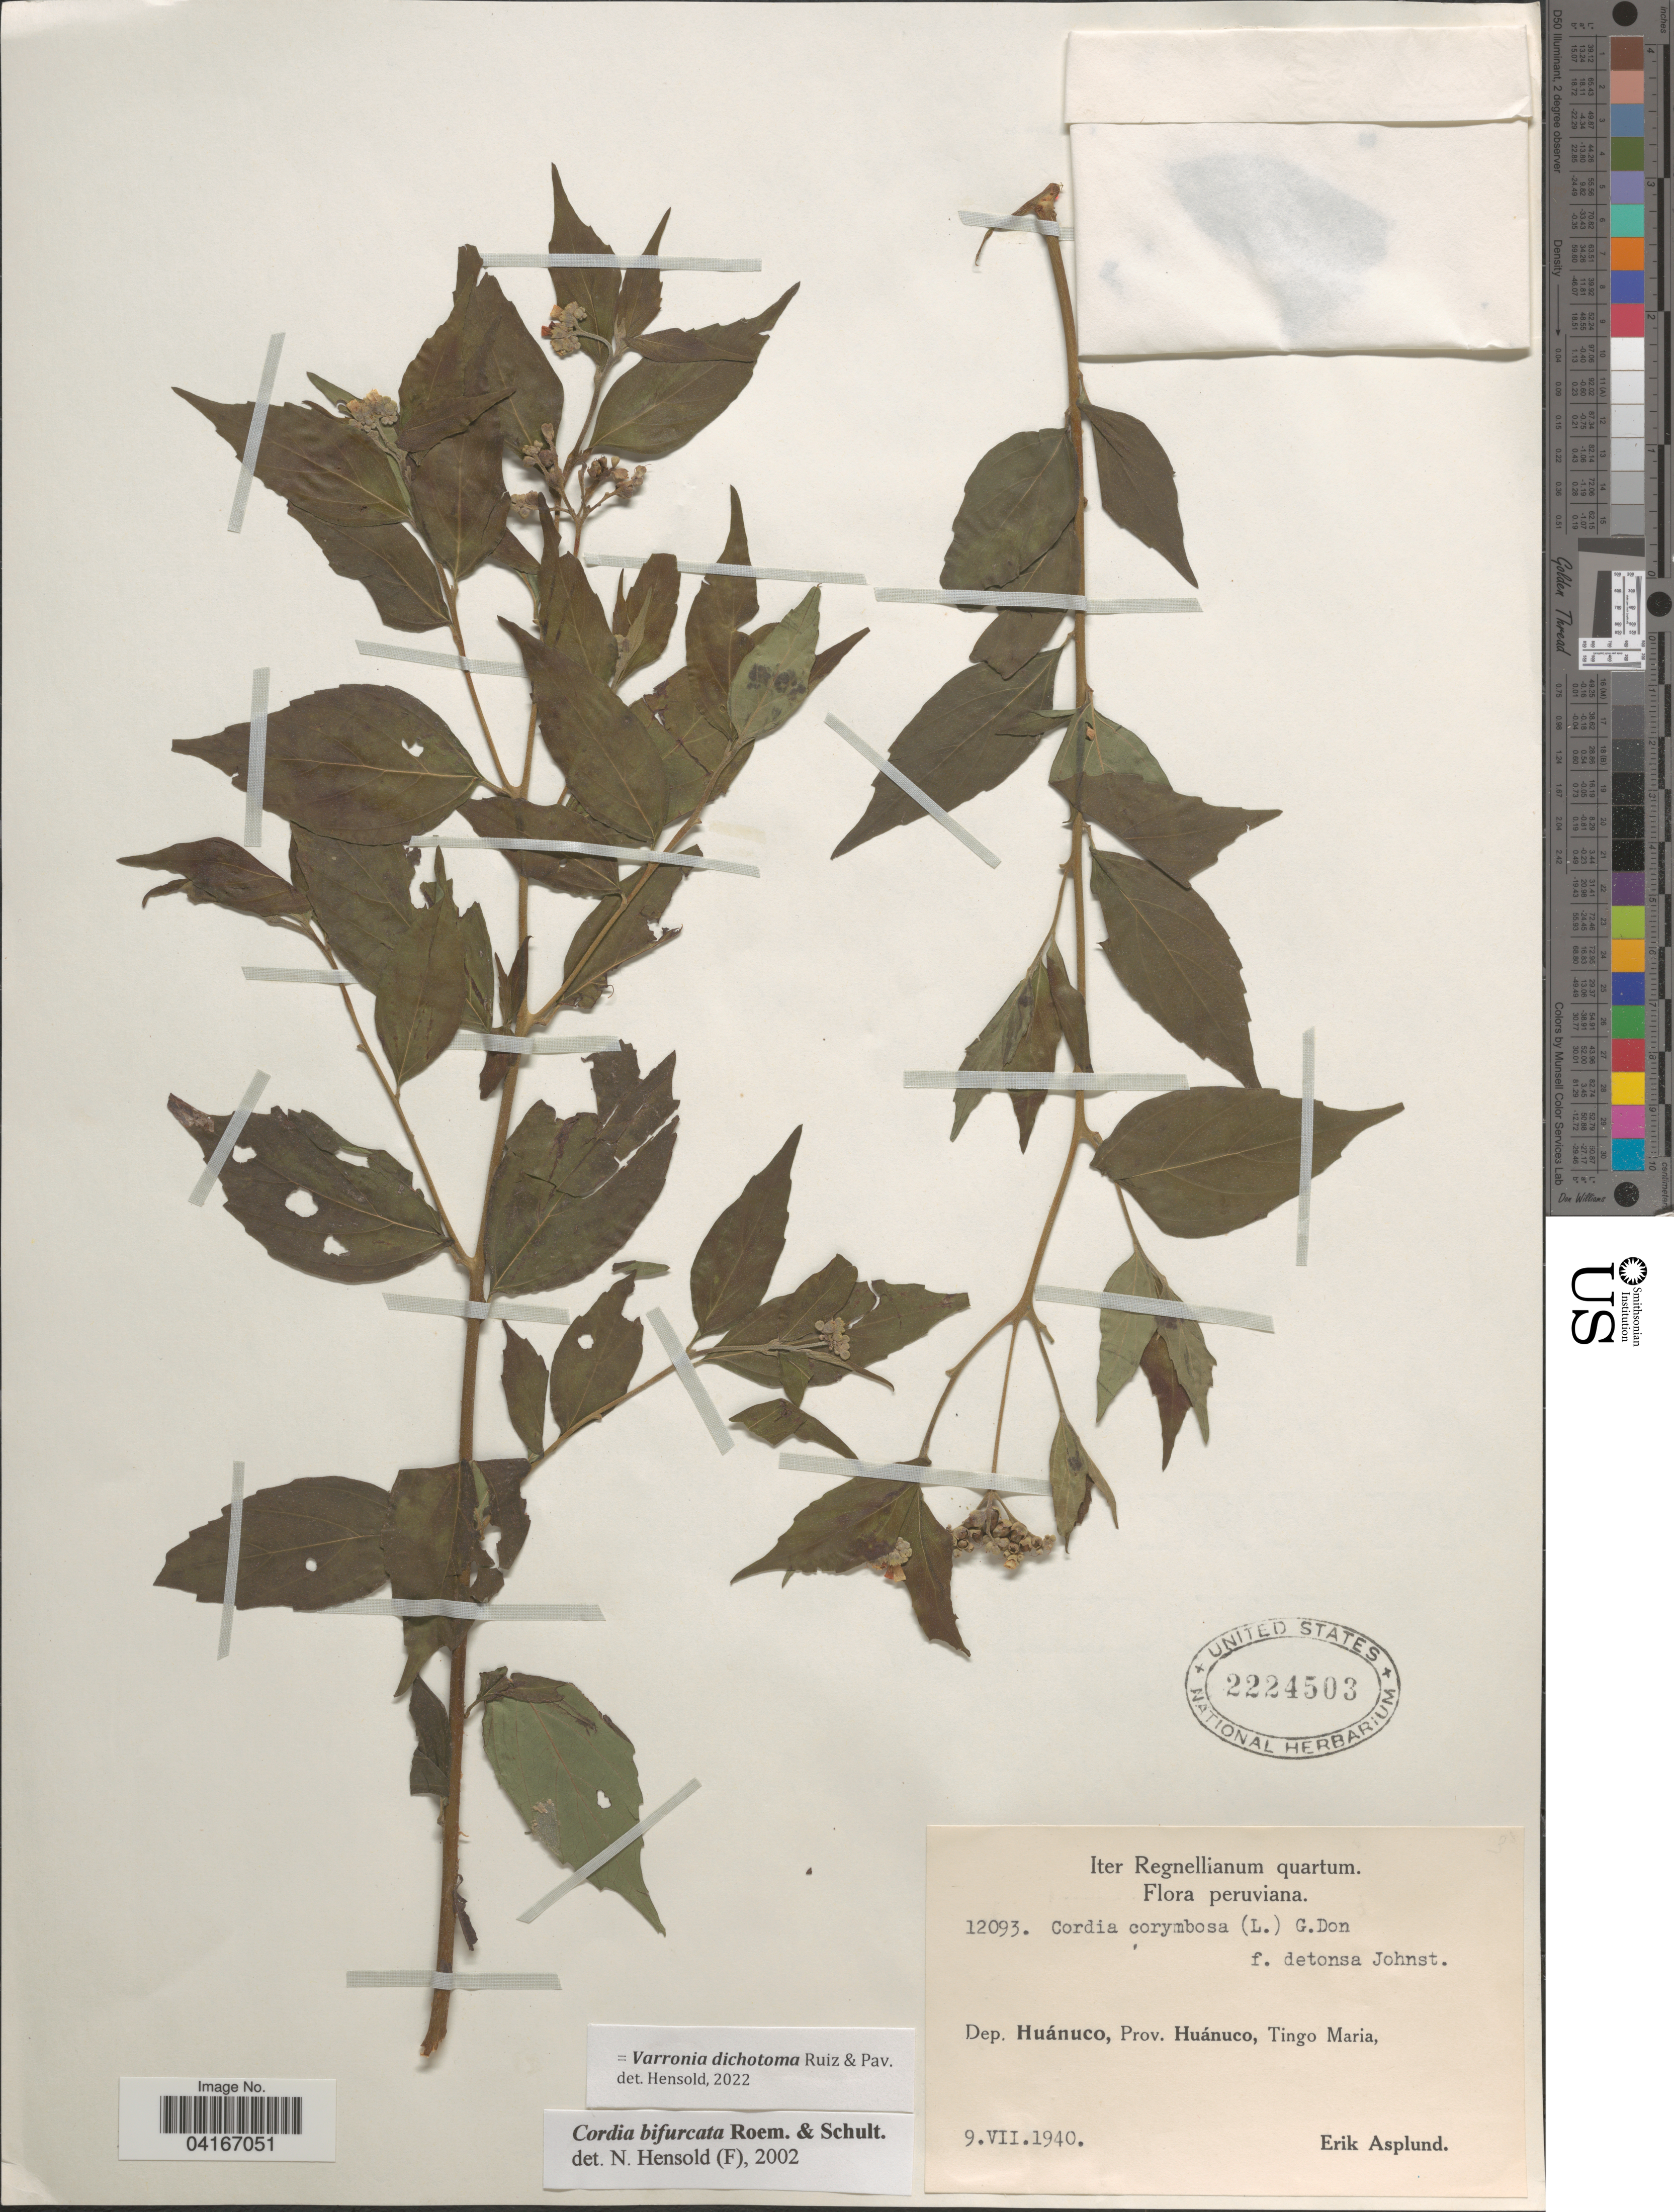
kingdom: Plantae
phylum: Tracheophyta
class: Magnoliopsida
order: Boraginales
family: Cordiaceae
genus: Varronia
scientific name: Varronia dichotoma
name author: Ruiz & Pav.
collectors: E. Asplund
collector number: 12093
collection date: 1940-07-09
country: Peru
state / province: Huánuco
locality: Iter Regnellianum quartum. Dep. Huánuco, Tingo Maria.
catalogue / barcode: US 2224503